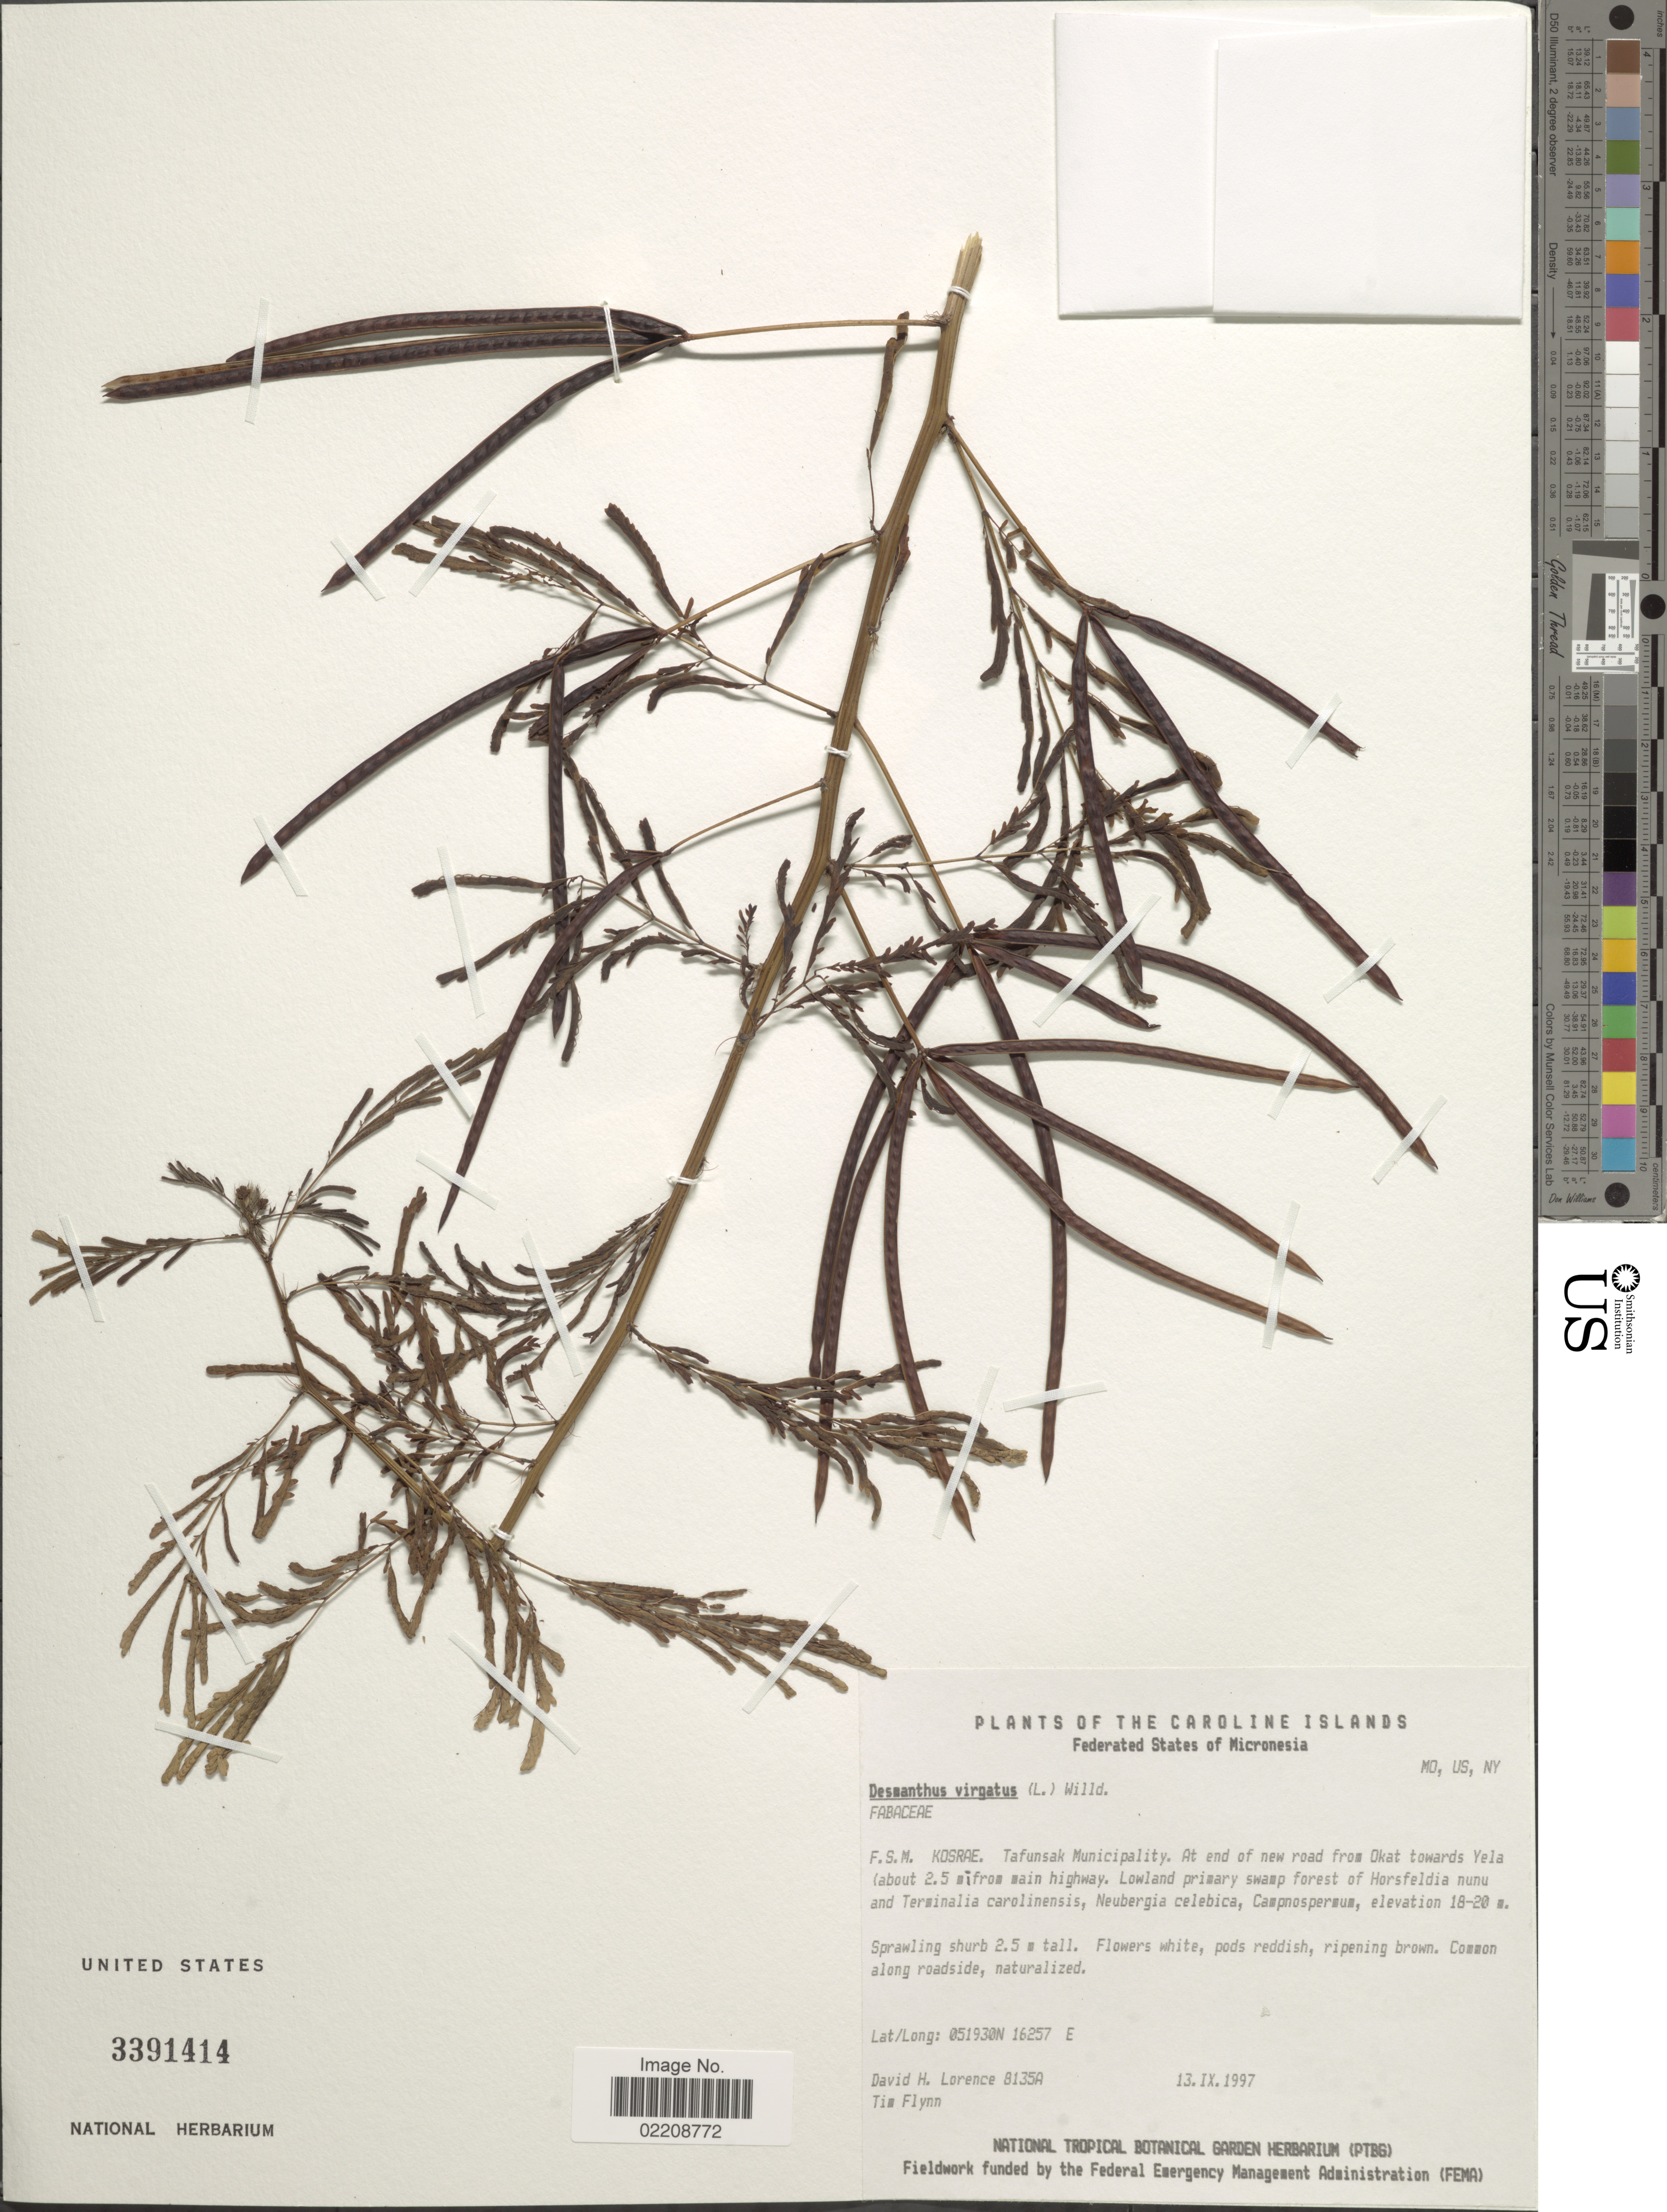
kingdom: Plantae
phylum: Tracheophyta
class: Magnoliopsida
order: Fabales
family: Fabaceae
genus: Desmanthus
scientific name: Desmanthus pernambucanus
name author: (L.) Thell.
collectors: D. Lorence & T. Flynn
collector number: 8135A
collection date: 1997-09-13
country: Micronesia, Federated States of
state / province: Kosrae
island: Kosrae [Kusaie]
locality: F.S.M. Kosrae, Tafunsak Municipality, at end of new road from Okat towards Yela (about 2.5 m from main highway)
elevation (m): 18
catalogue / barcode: US 3391414